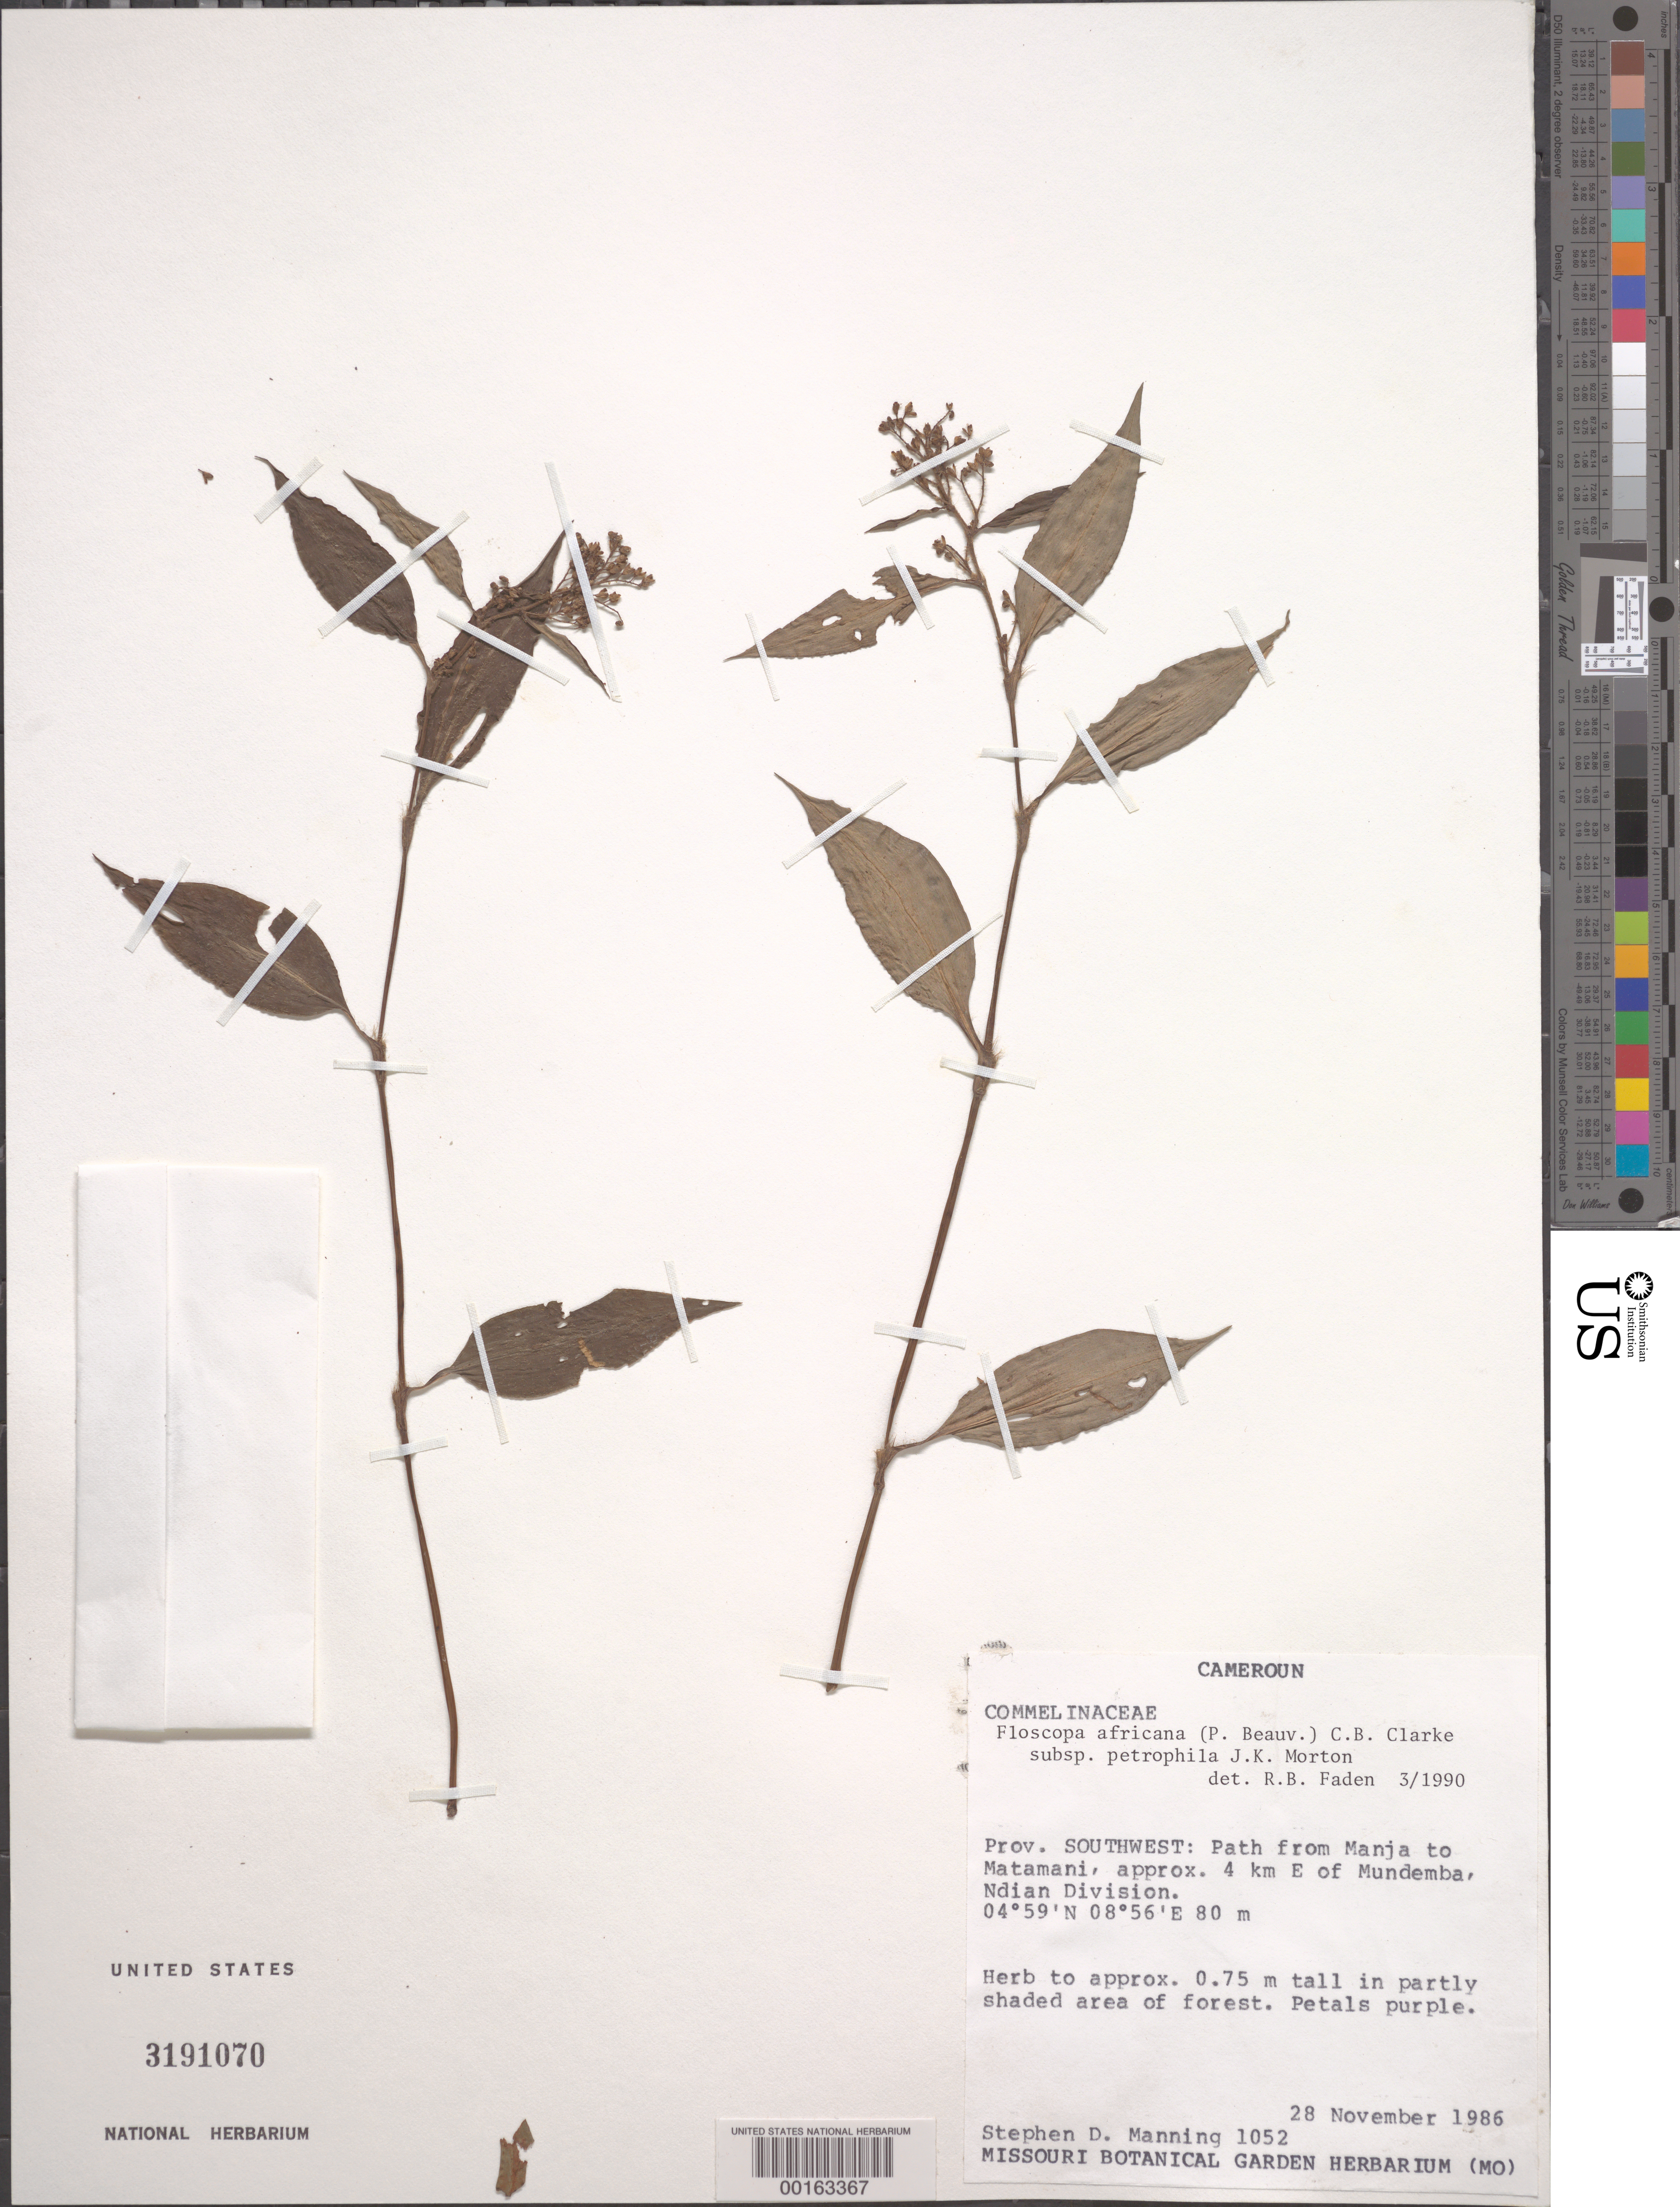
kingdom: Plantae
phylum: Tracheophyta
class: Liliopsida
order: Commelinales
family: Commelinaceae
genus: Floscopa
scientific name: Floscopa africana subsp. petrophila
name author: J.K. Morton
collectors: S. Manning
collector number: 1052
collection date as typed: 28 Nov 1986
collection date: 1986-11-28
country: Cameroon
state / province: Sud-Ouest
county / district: Ndian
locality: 4 km e of mundemba, ndian division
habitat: In partly shaded area of forest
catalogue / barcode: US 3191070